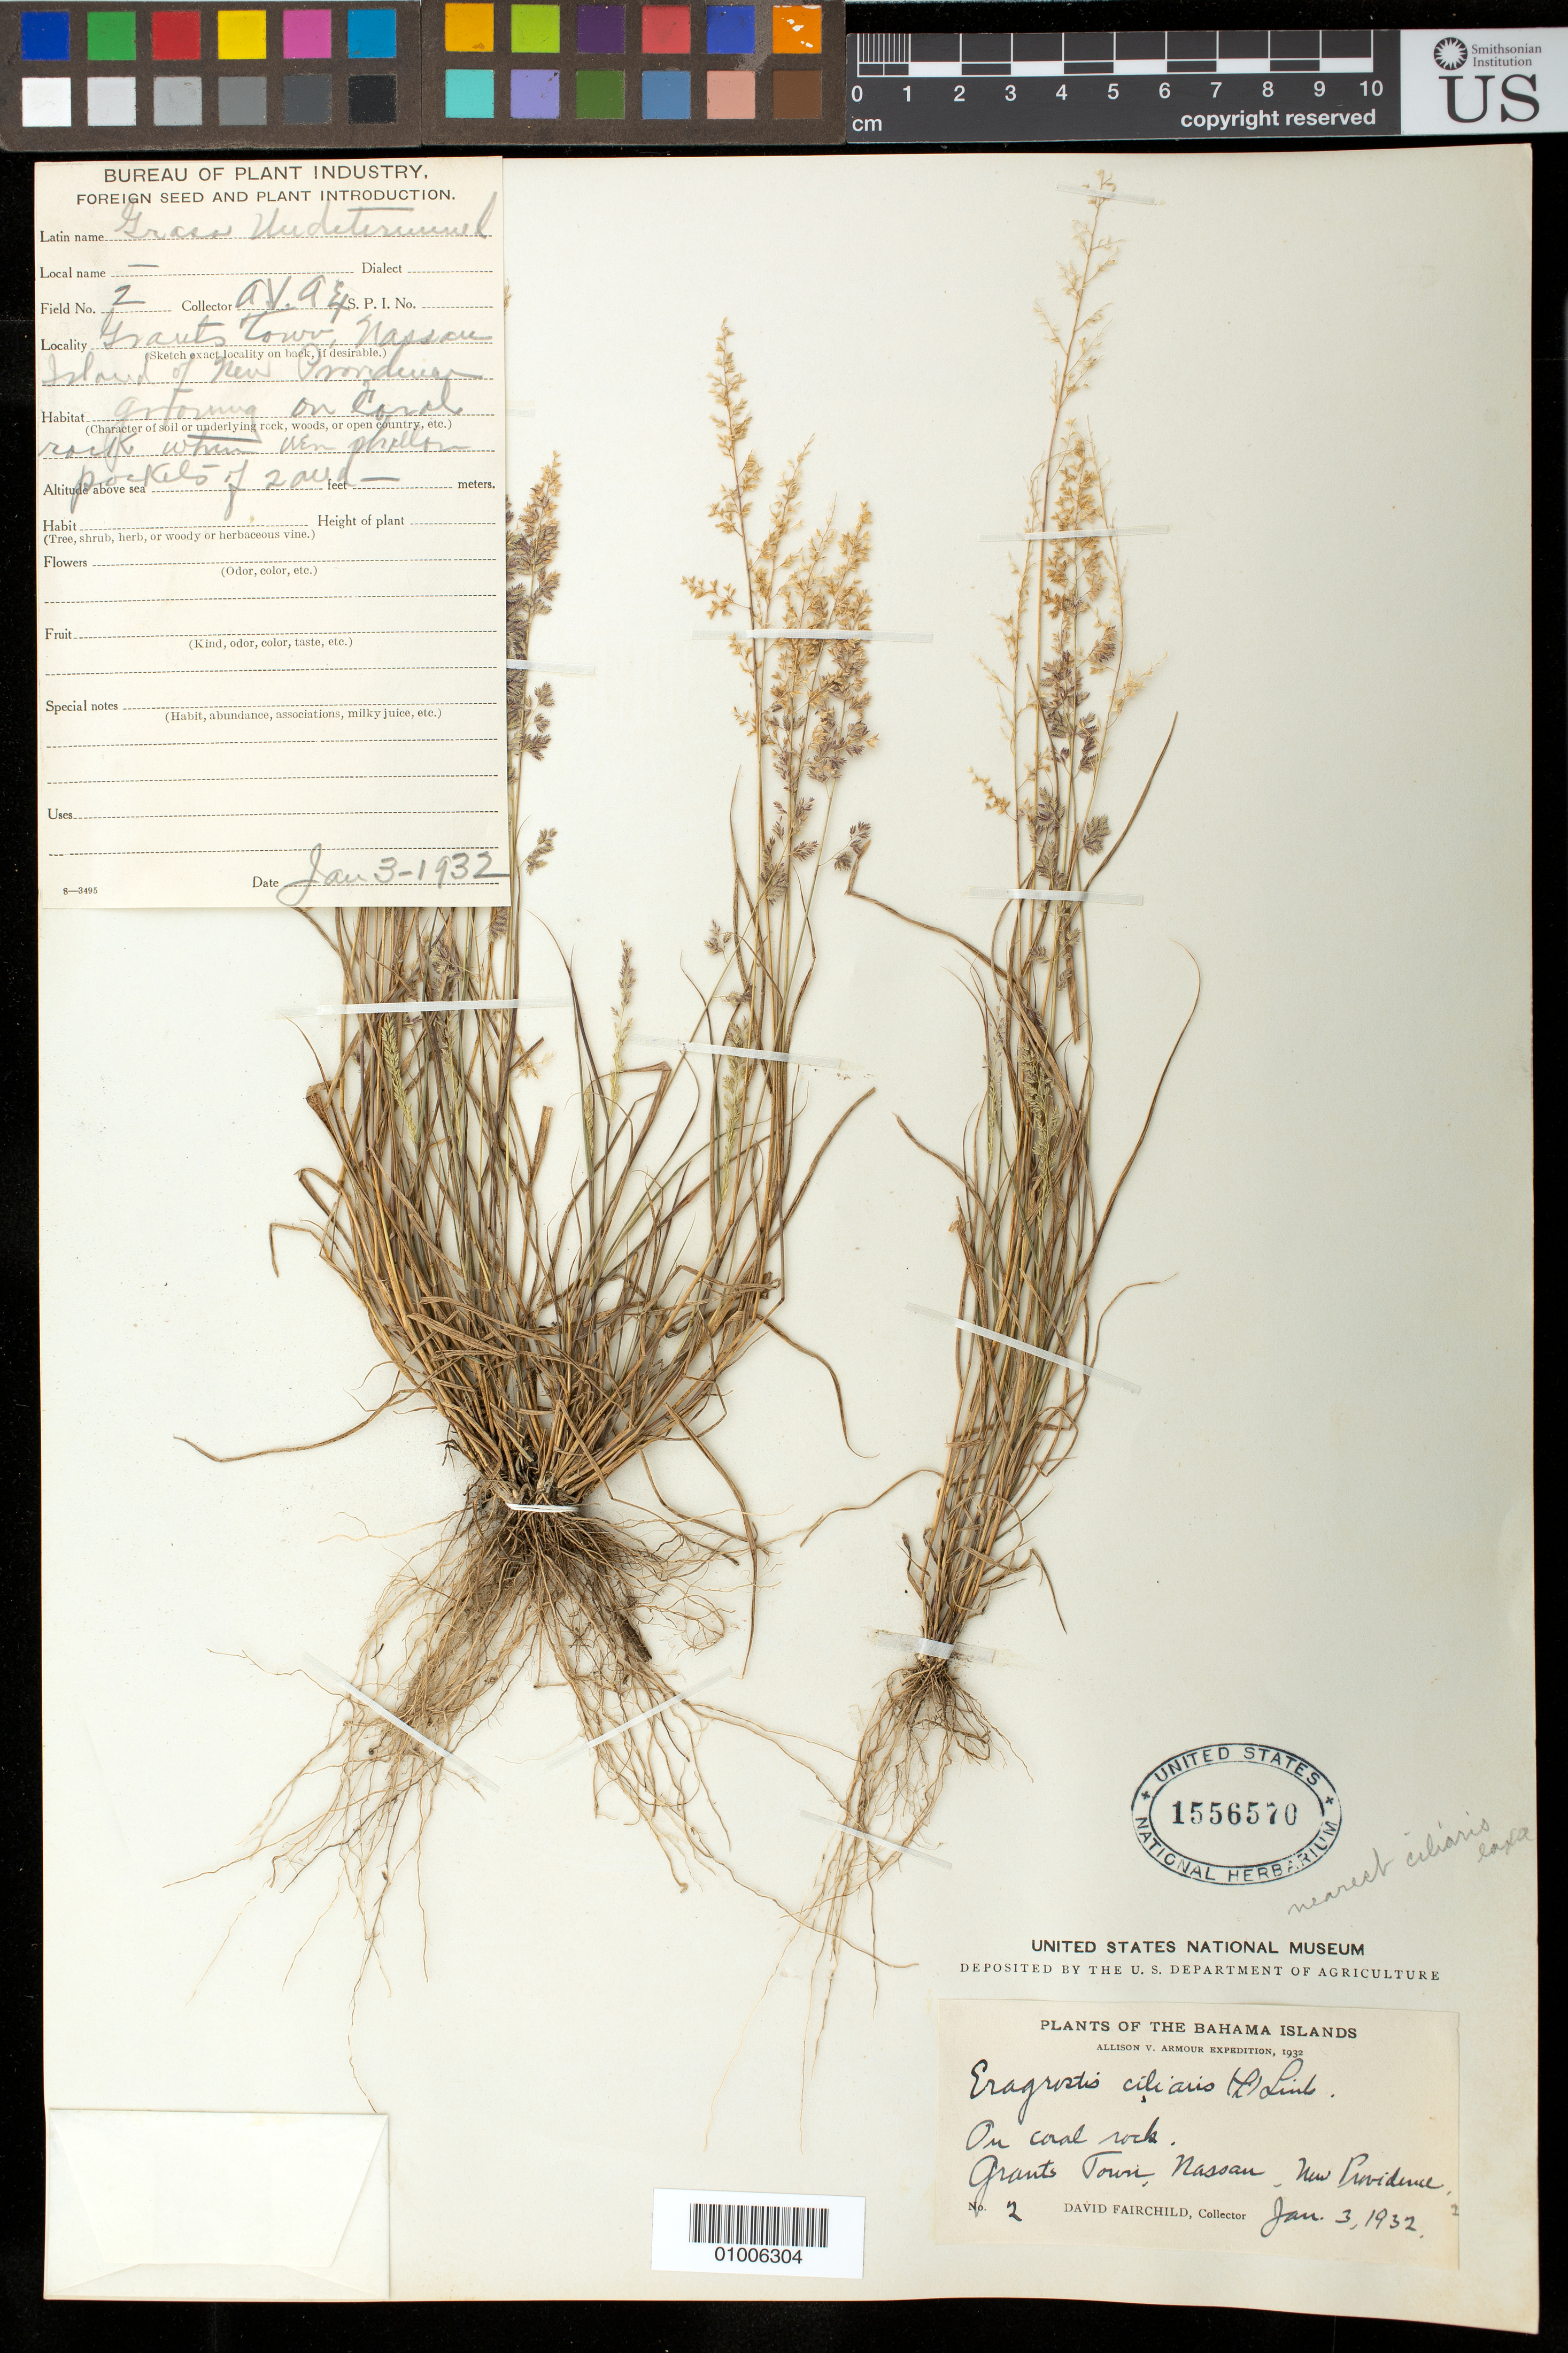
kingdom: Plantae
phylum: Tracheophyta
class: Liliopsida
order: Poales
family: Poaceae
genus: Eragrostis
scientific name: Eragrostis ciliaris var. laxa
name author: Kuntze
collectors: D. Fairchild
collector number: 2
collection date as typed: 03 Jan 1932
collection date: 1932-01-03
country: Bahamas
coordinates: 0 N, 0 E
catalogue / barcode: US 1556570